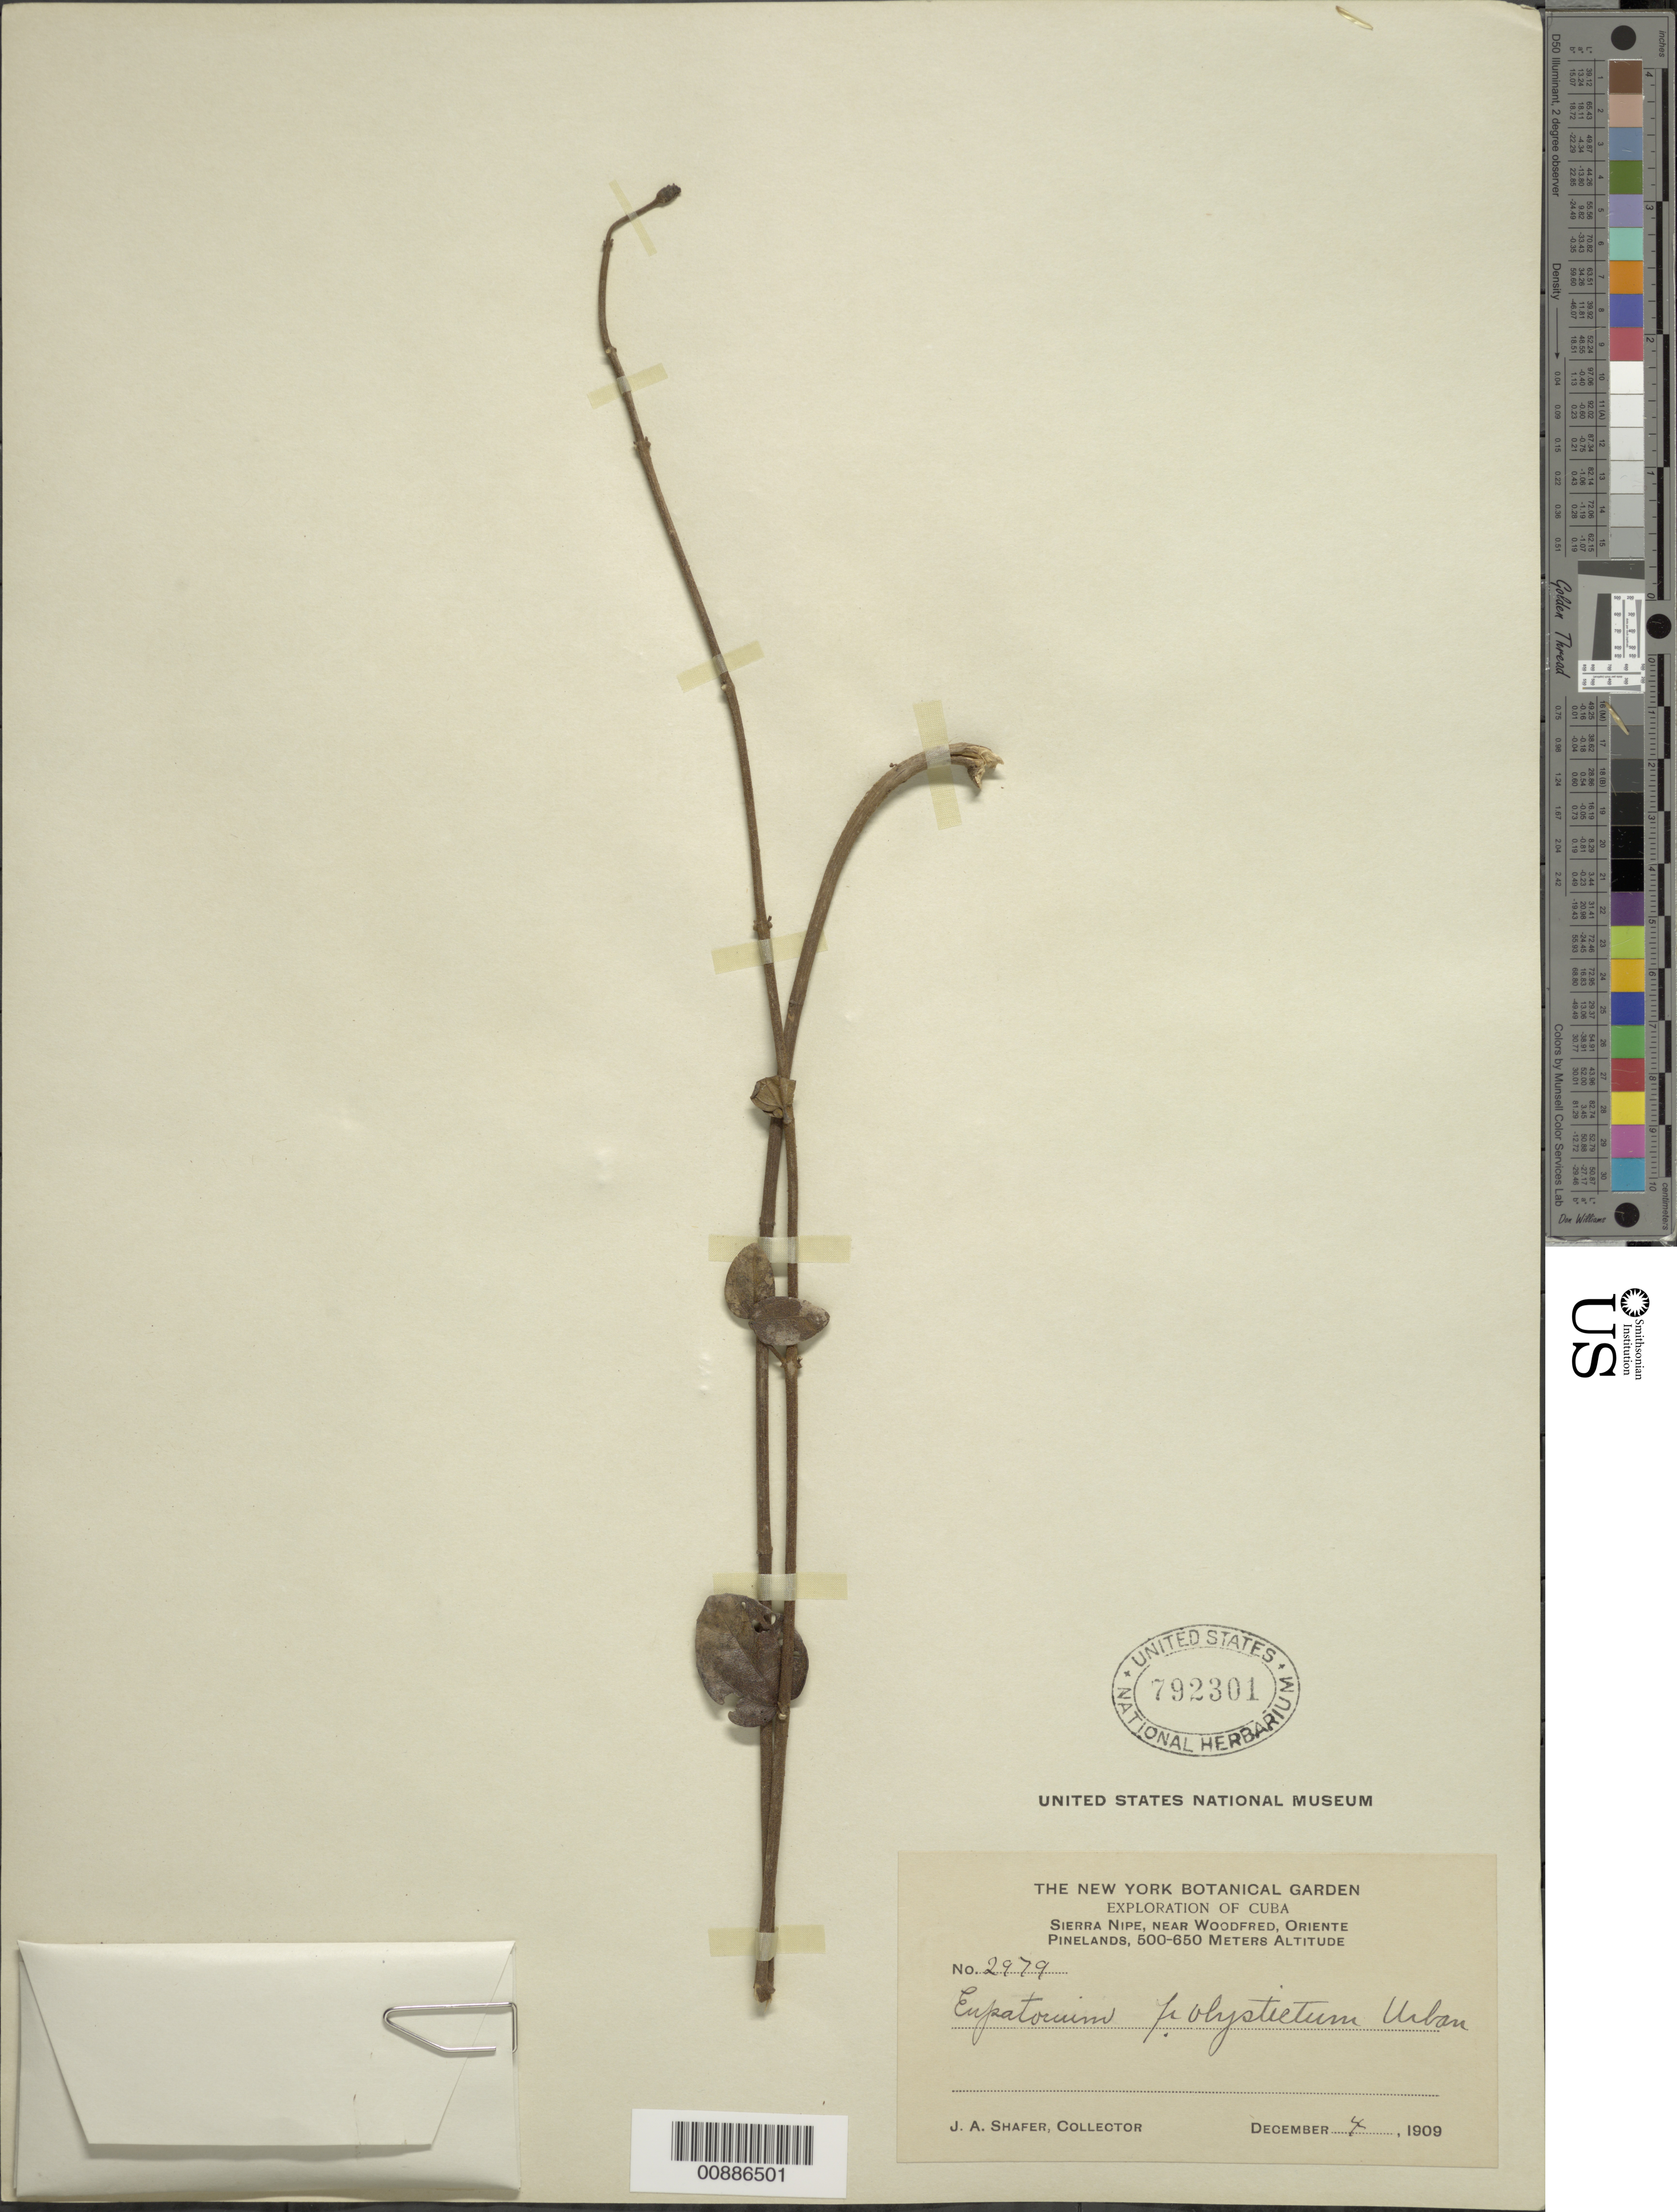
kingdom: Plantae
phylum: Tracheophyta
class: Magnoliopsida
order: Asterales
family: Asteraceae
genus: Koanophyllon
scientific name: Koanophyllon polystictum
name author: (Urb.) R.M. King & H. Rob.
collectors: J. A. Shafer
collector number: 2979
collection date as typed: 04 Dec 1909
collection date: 1909-12-04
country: Cuba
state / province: Oriente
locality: Sierra nipe, near Woodfred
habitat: Pine lands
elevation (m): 500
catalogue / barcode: US 792301